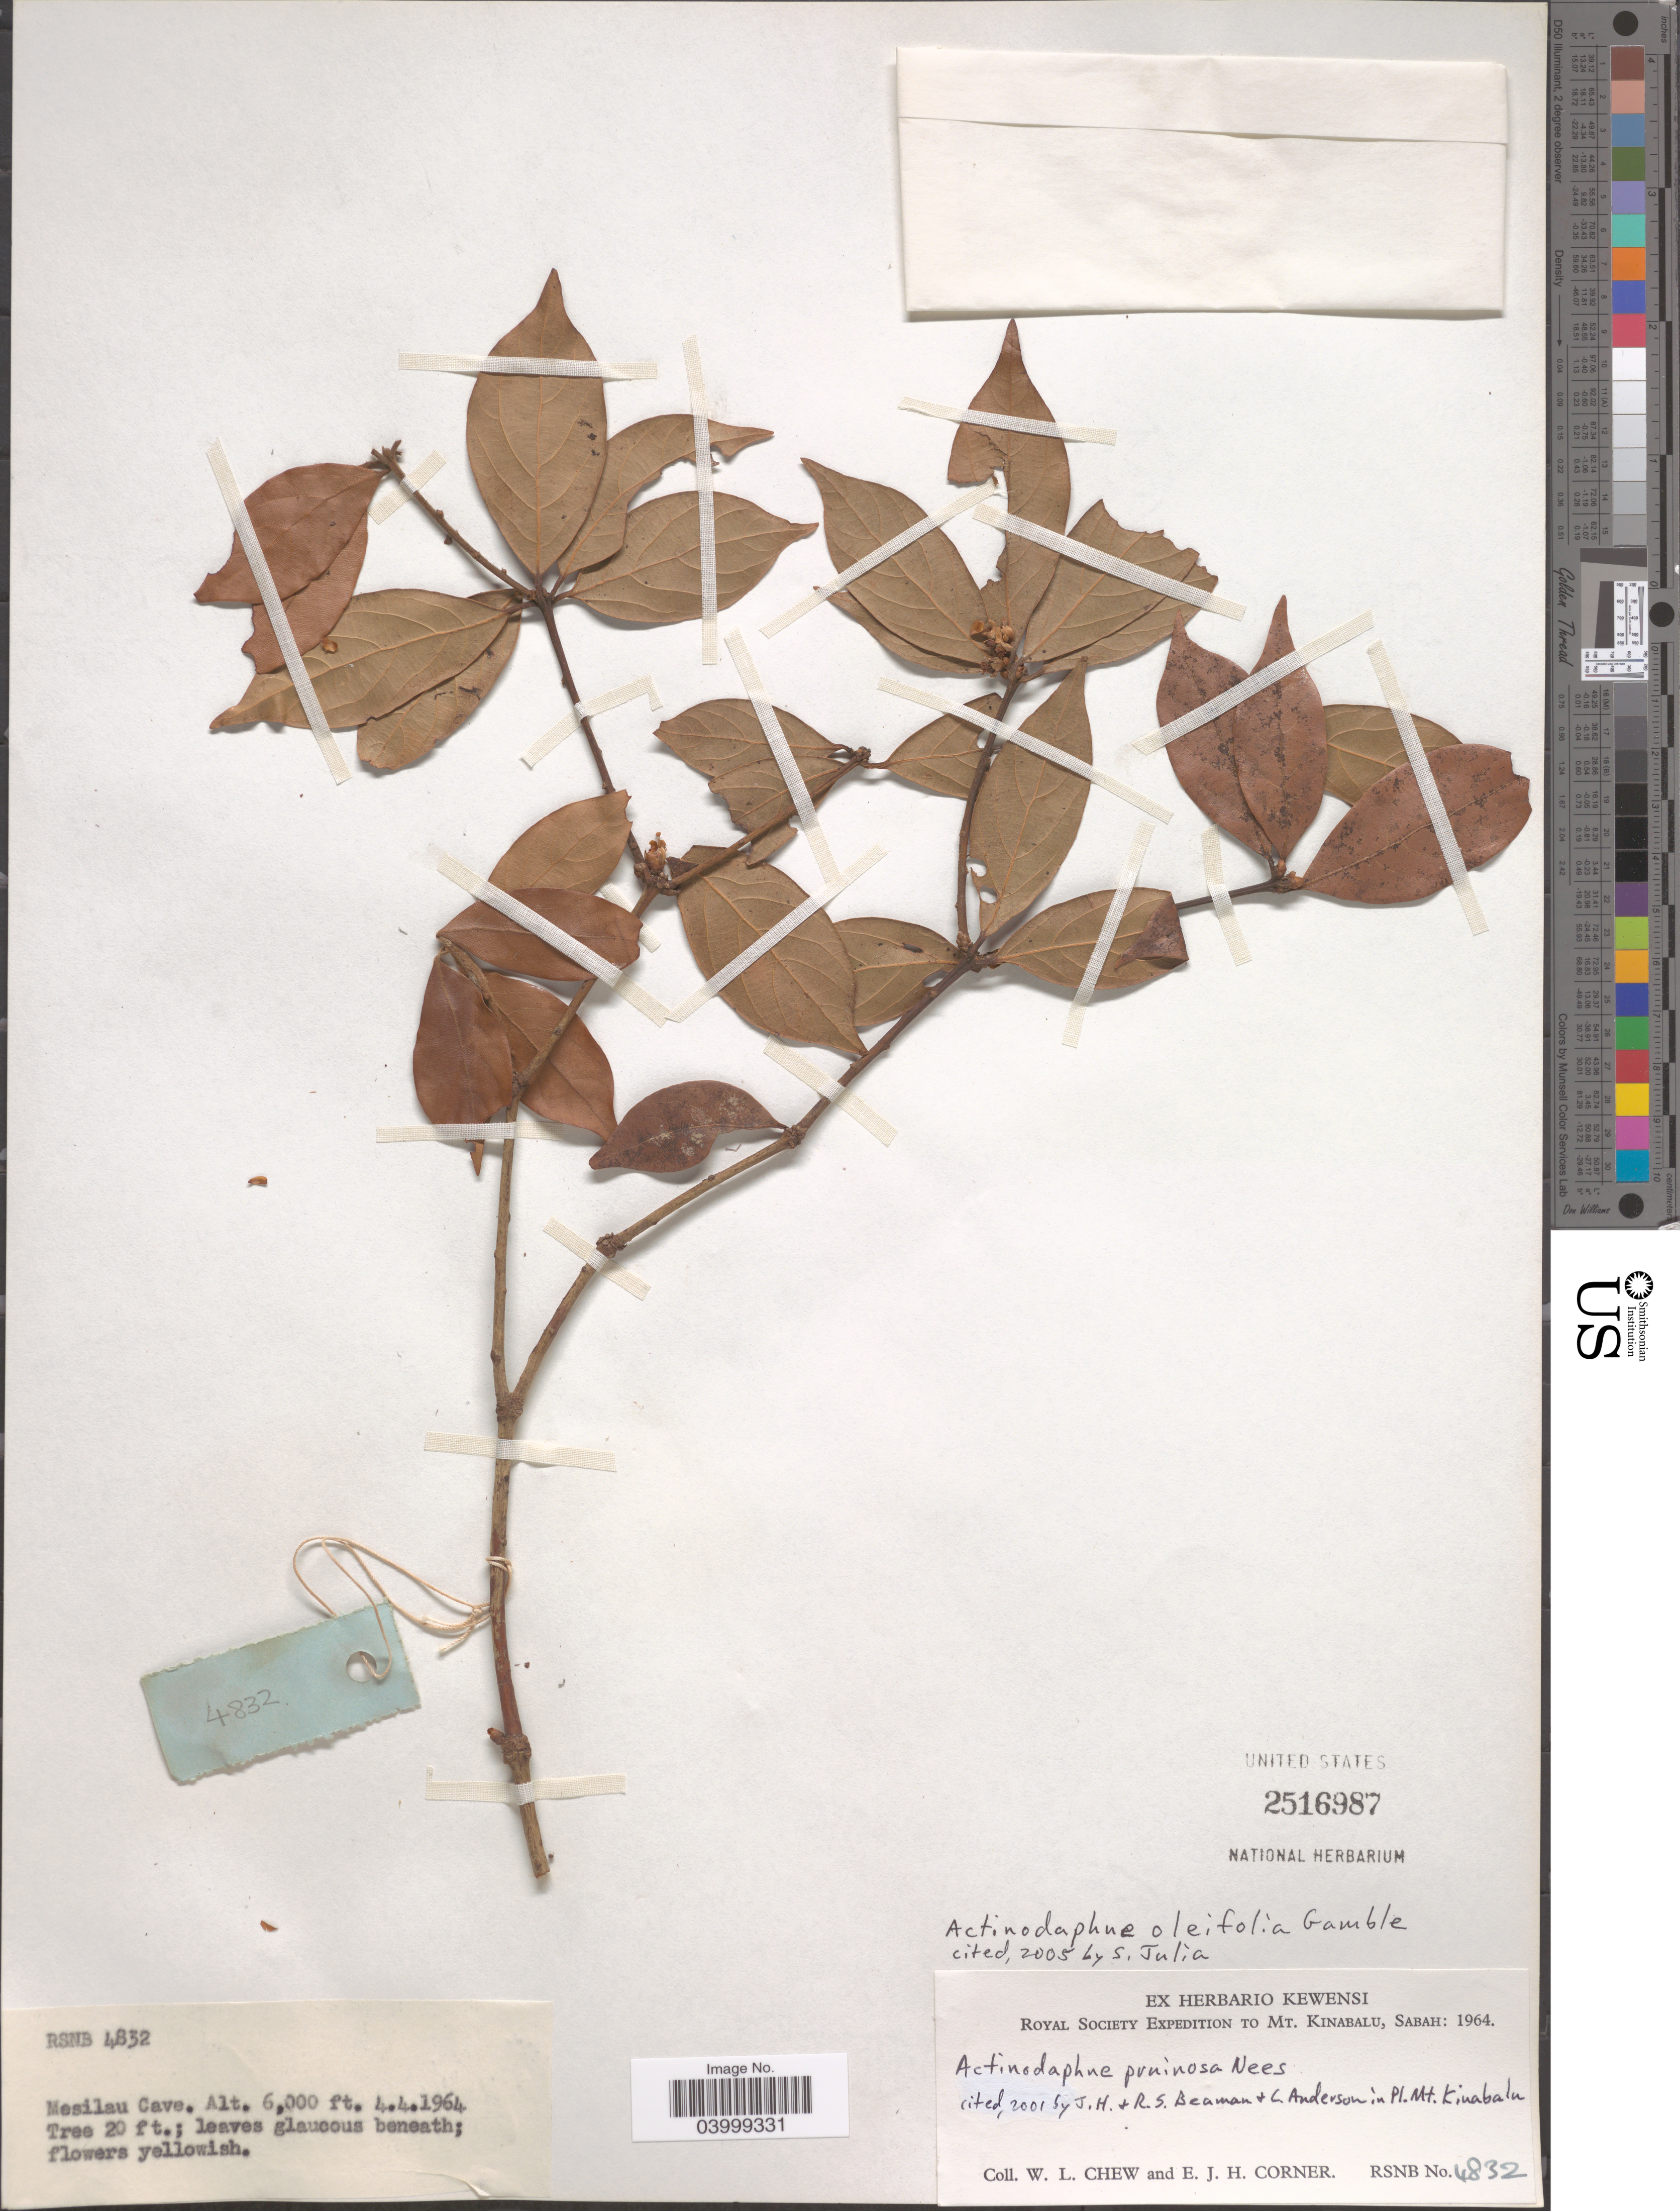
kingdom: Plantae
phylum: Tracheophyta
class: Magnoliopsida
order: Laurales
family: Lauraceae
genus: Actinodaphne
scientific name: Actinodaphne oleifolia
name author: Gamble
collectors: W. Chew & E. Corner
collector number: RSNB 4832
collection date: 1964-04-04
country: Malaysia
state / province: Sabah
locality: Mt. Kinabalu. Mesilau Cave.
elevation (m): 1829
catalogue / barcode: US 2516987